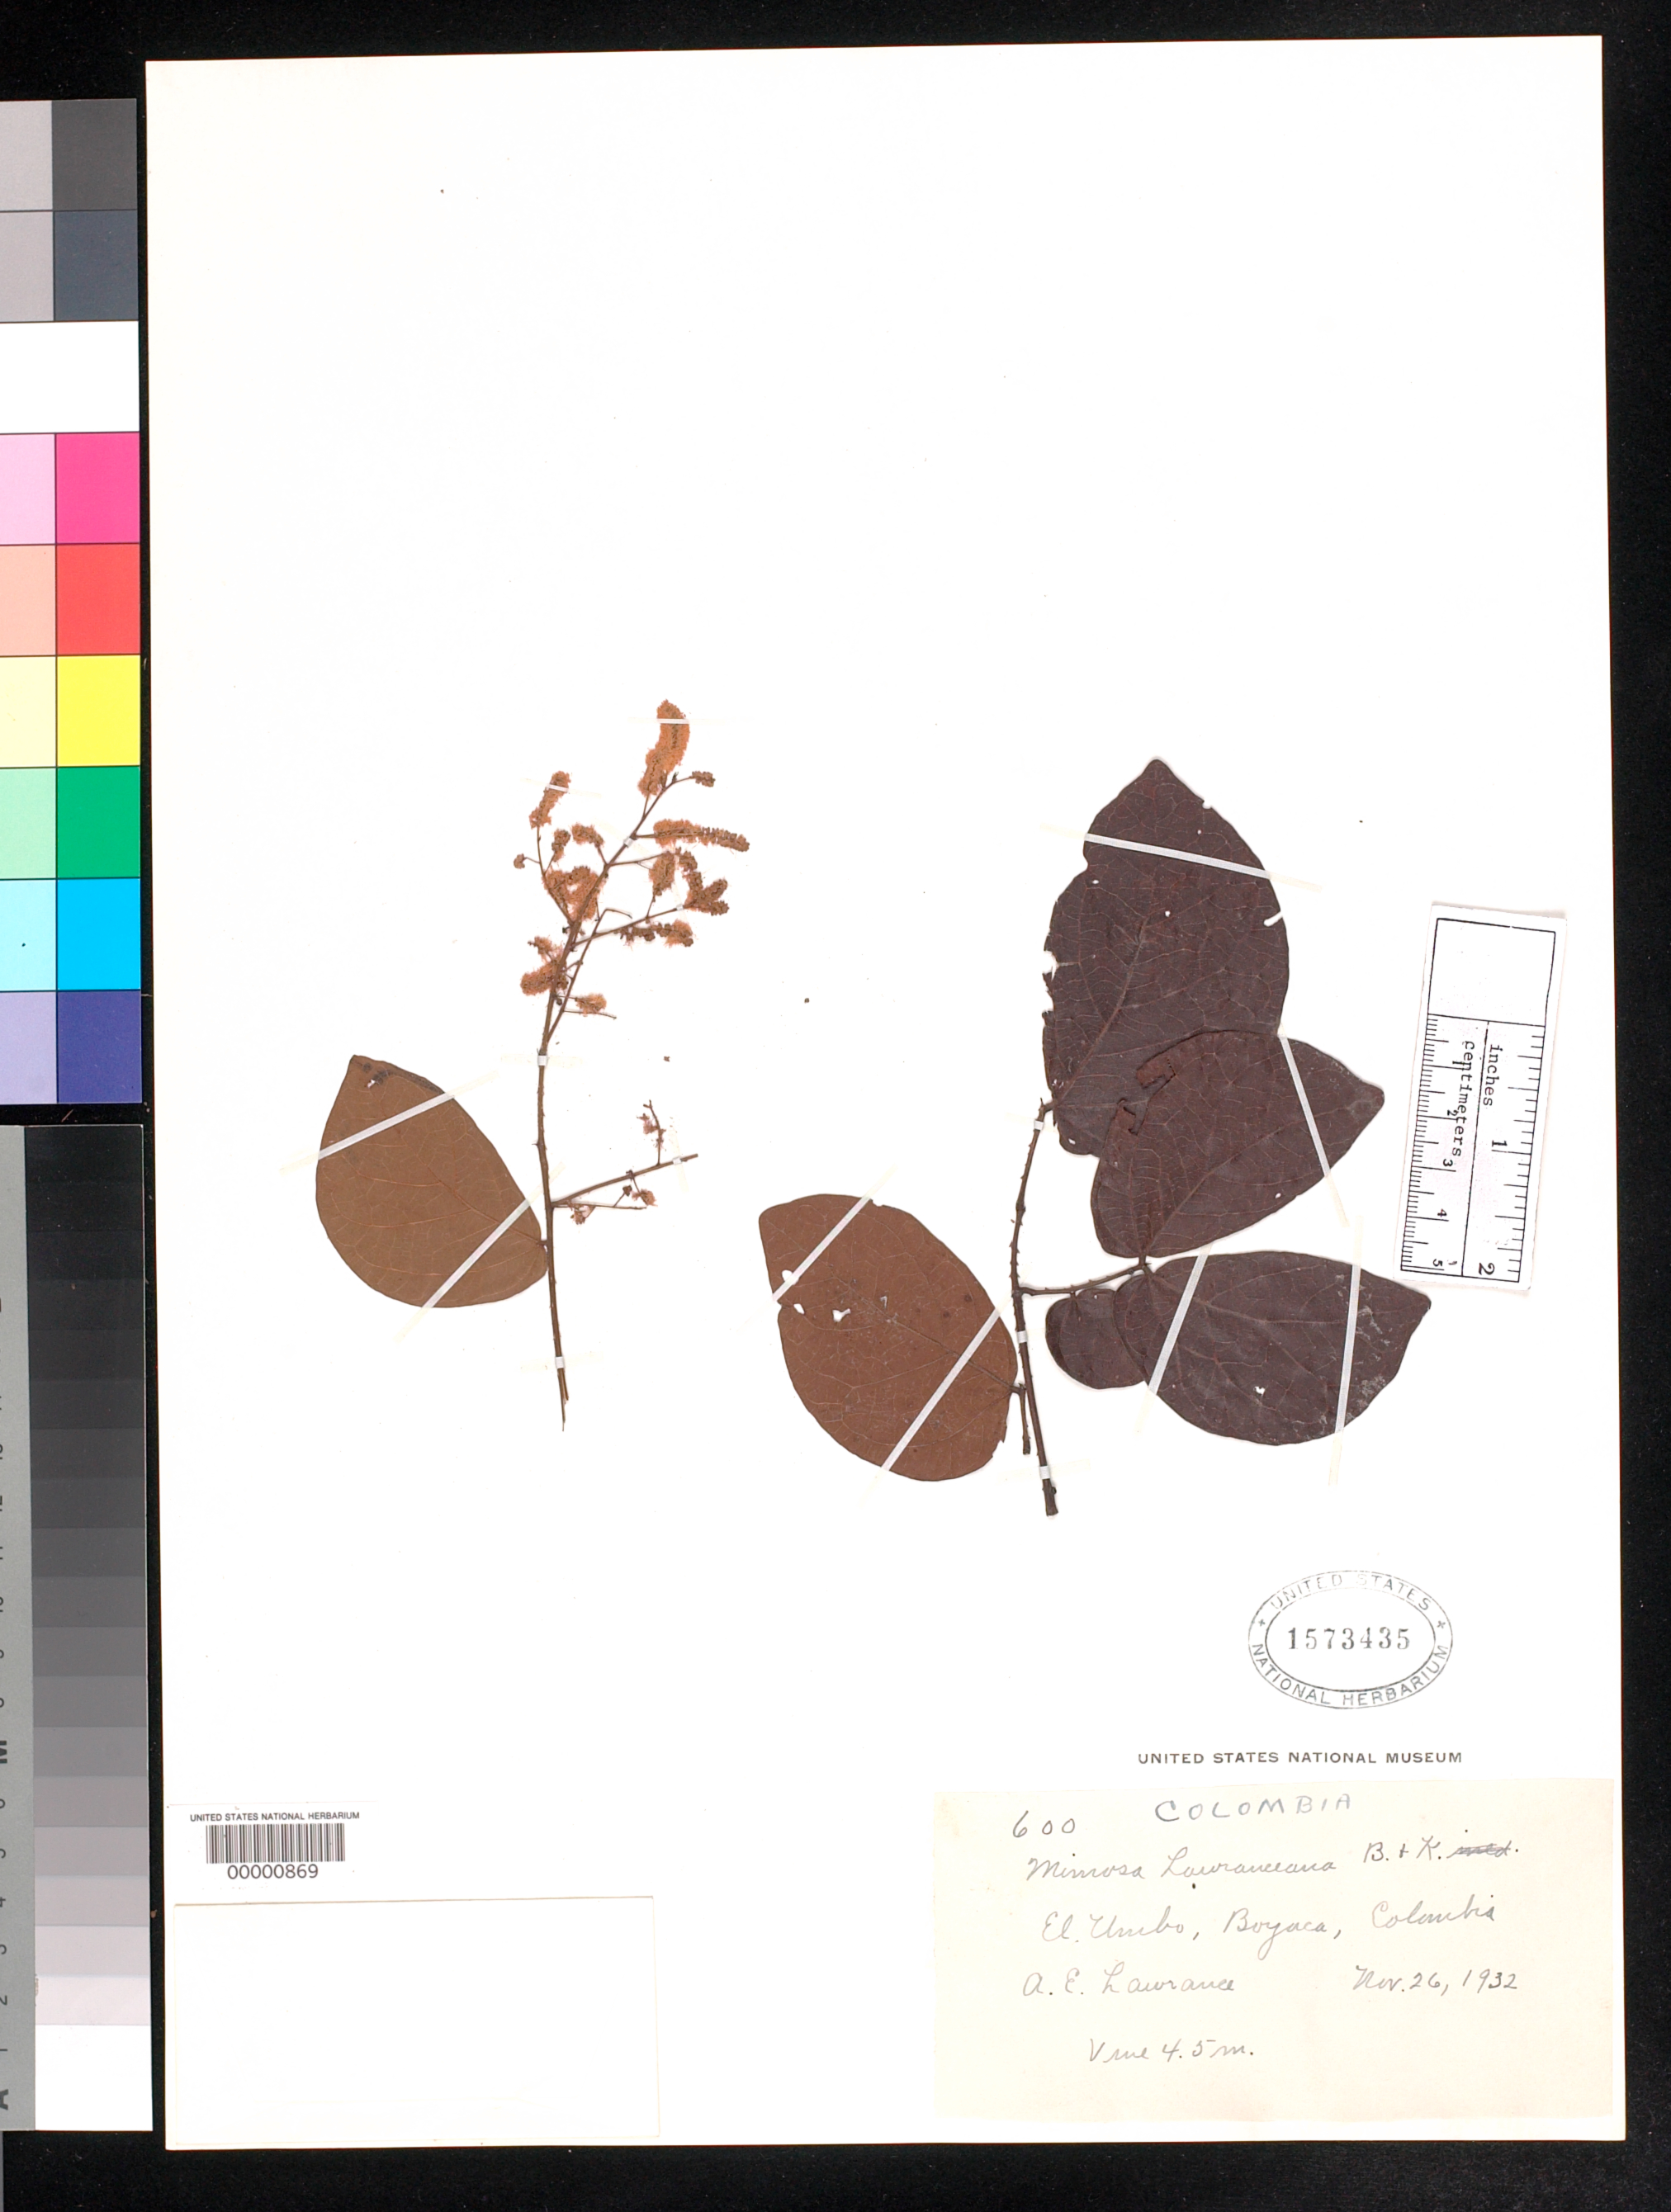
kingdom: Plantae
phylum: Tracheophyta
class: Magnoliopsida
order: Fabales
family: Fabaceae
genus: Mimosa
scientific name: Mimosa lawranceana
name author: Britton & Killip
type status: Type Fragment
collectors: A. Lawrance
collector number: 600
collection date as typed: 26 Nov 1932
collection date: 1932-11-26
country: Colombia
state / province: Boyacá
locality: El Umbo.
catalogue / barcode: US 1573435